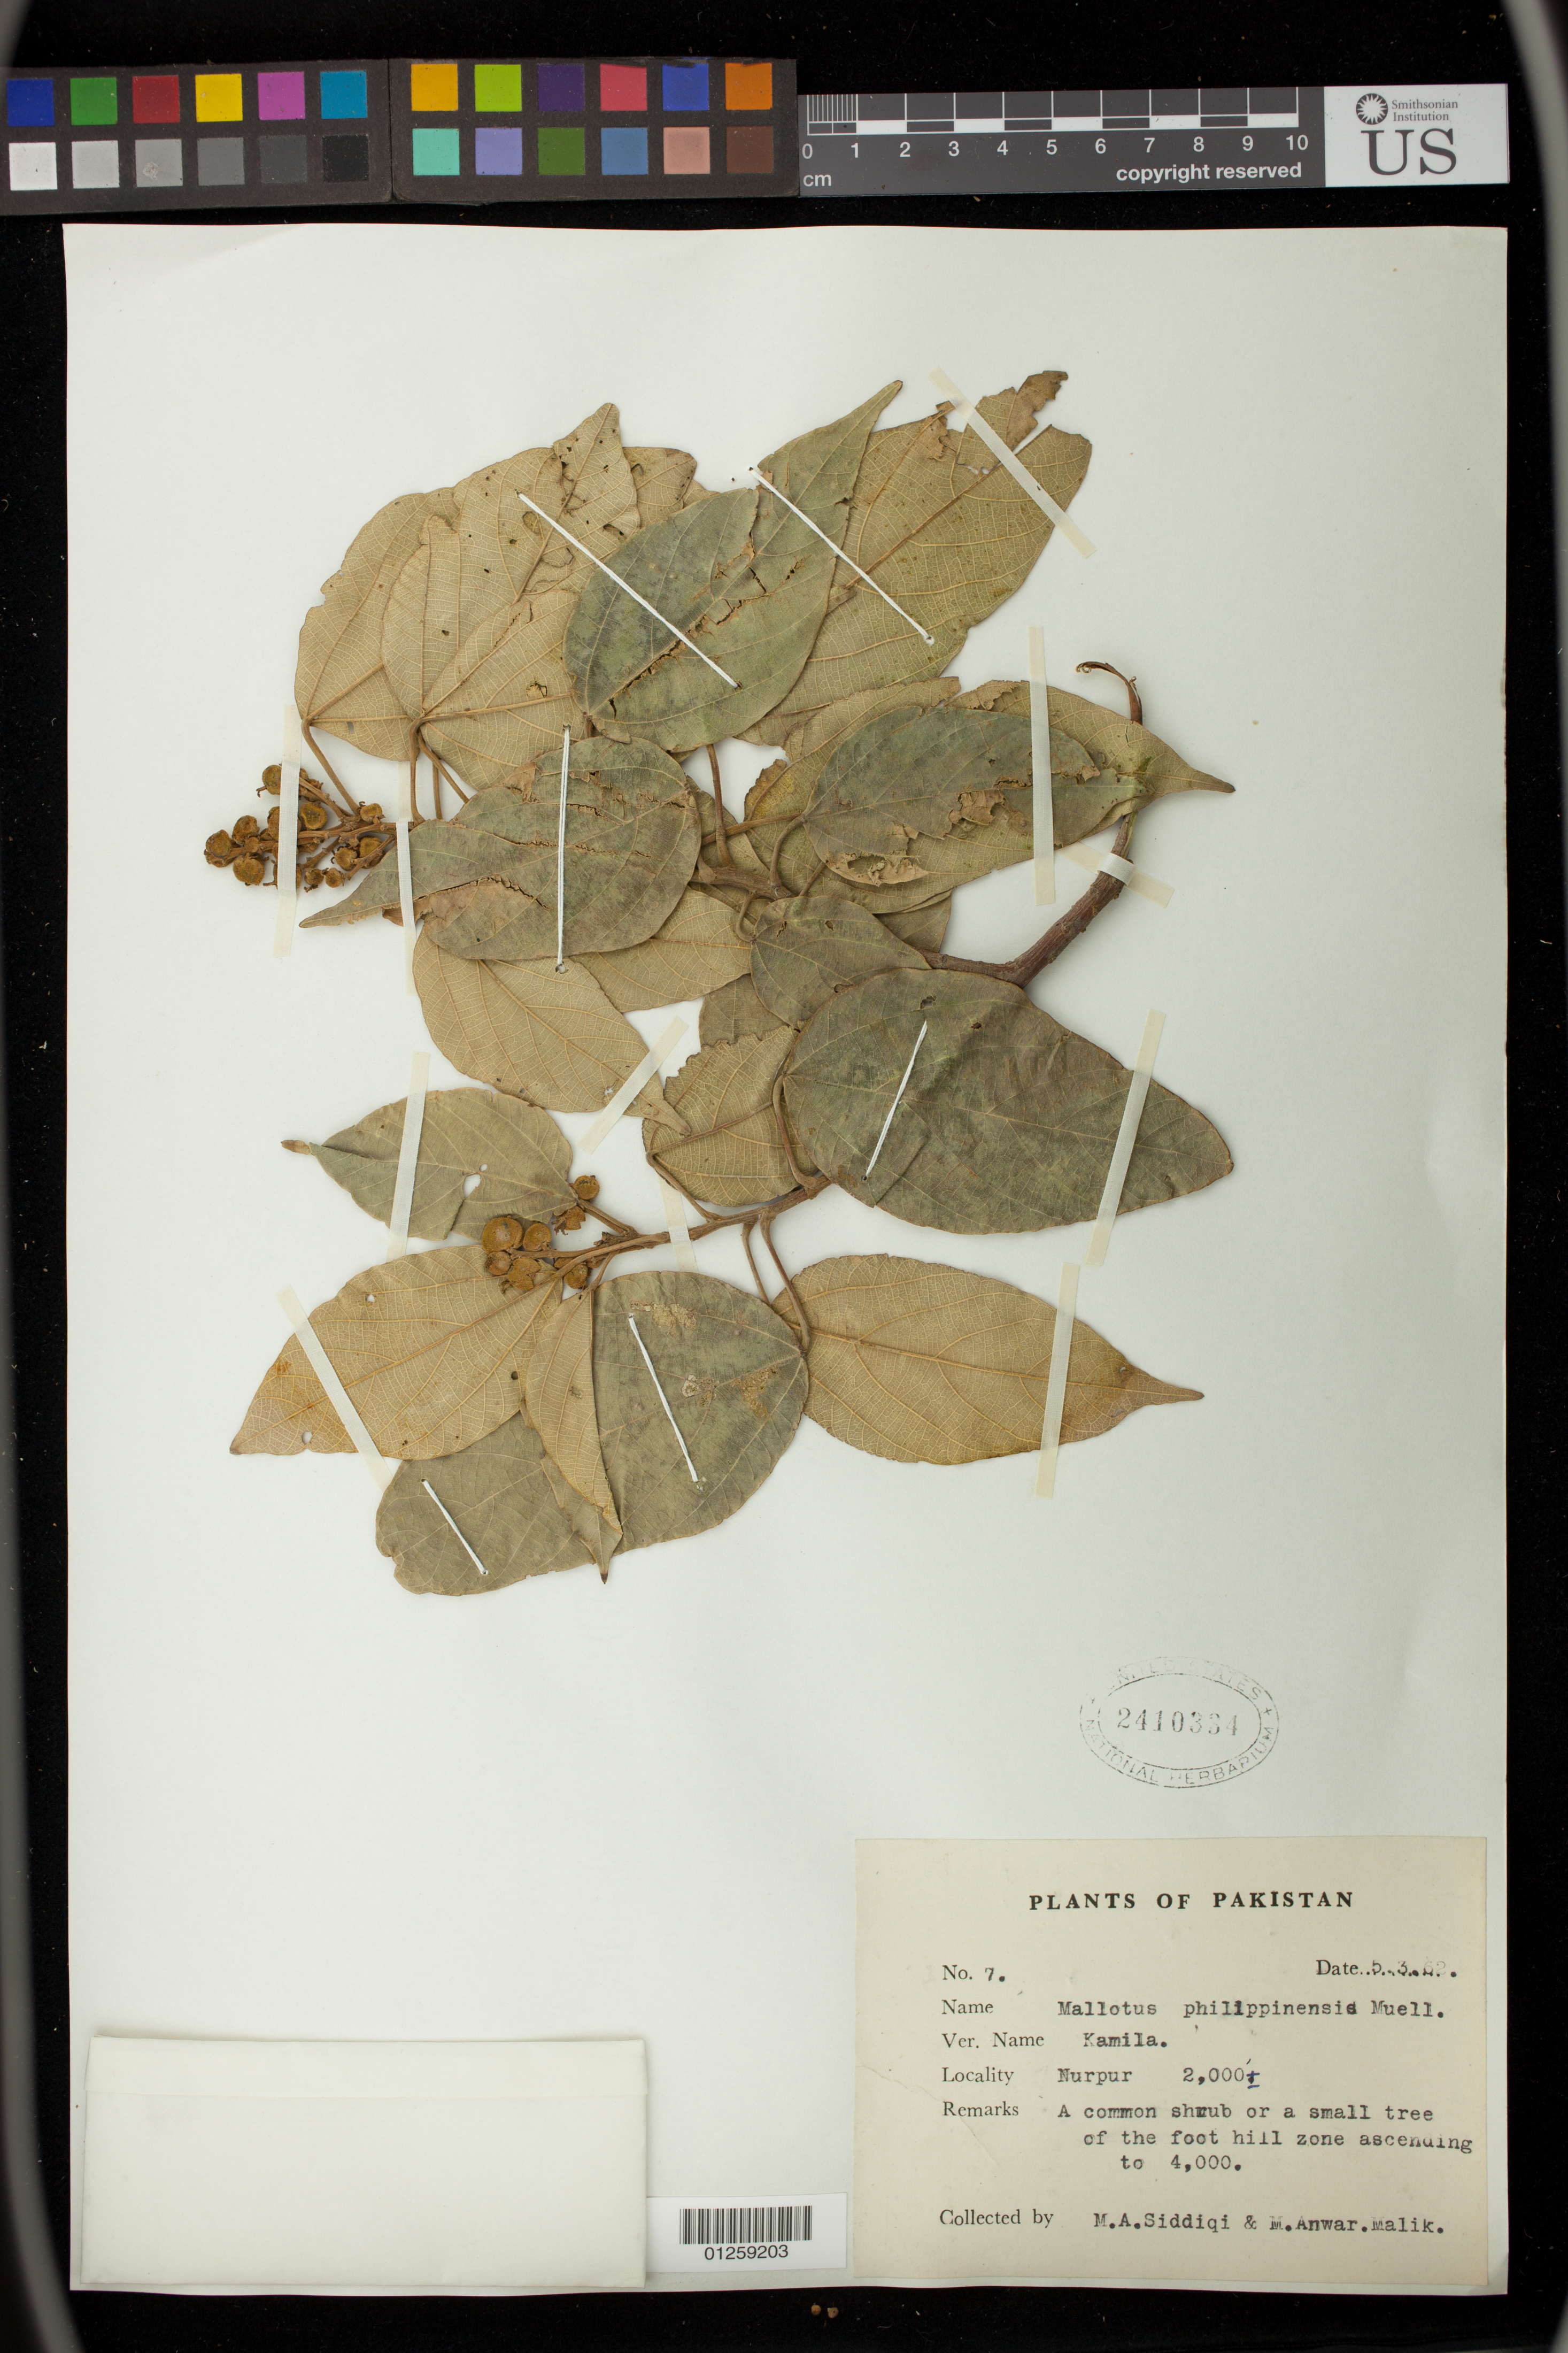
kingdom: Plantae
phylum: Tracheophyta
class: Magnoliopsida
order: Malpighiales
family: Euphorbiaceae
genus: Mallotus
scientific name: Mallotus philippensis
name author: (Lam.) Müll. Arg.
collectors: M. Siddiqi & M. Anwar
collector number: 7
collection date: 1962-05-03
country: Pakistan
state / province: Punjab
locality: Nurpur, Sargodha District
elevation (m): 610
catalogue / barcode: US 2410334